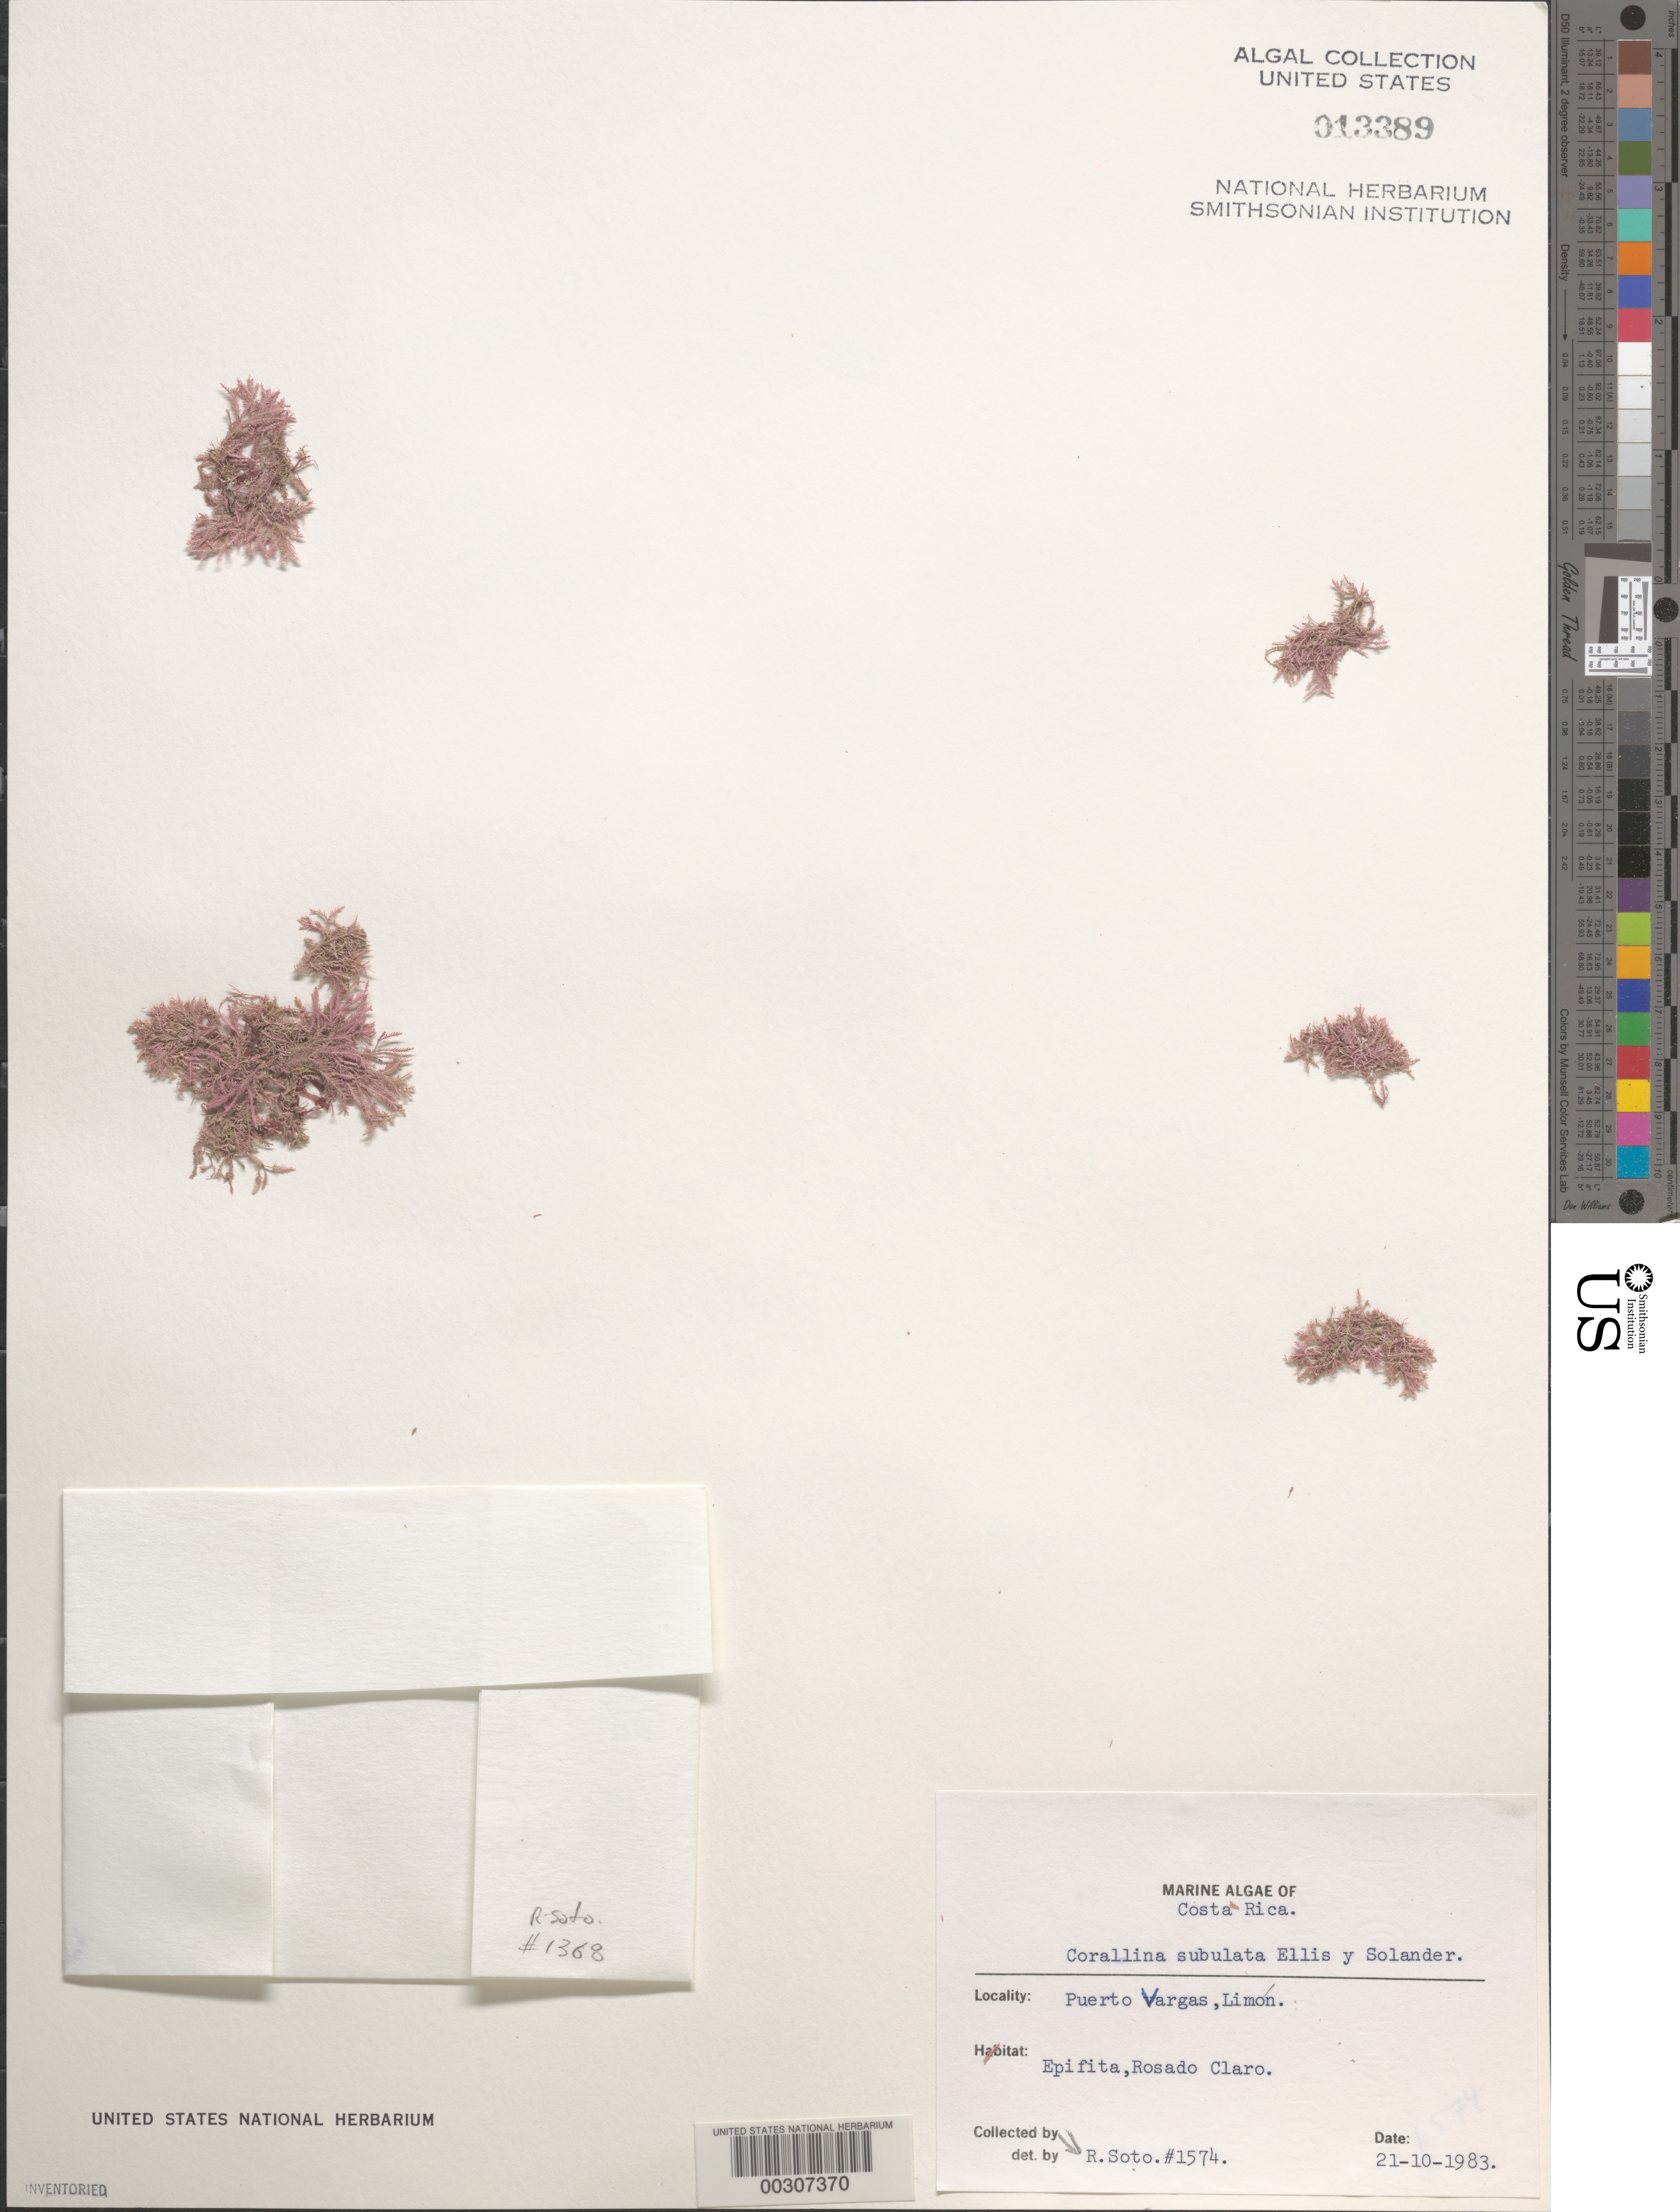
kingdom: Plantae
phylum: Rhodophyta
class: Florideophyceae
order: Corallinales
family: Corallinaceae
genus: Jania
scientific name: Jania subulata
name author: (Ellis & Sol.) Sond.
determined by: Algae name updating Project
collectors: R. Soto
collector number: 1574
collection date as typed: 21 Oct 1983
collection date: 1983-10-21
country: Costa Rica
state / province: Limón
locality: Puerto Vargas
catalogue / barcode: US 13389